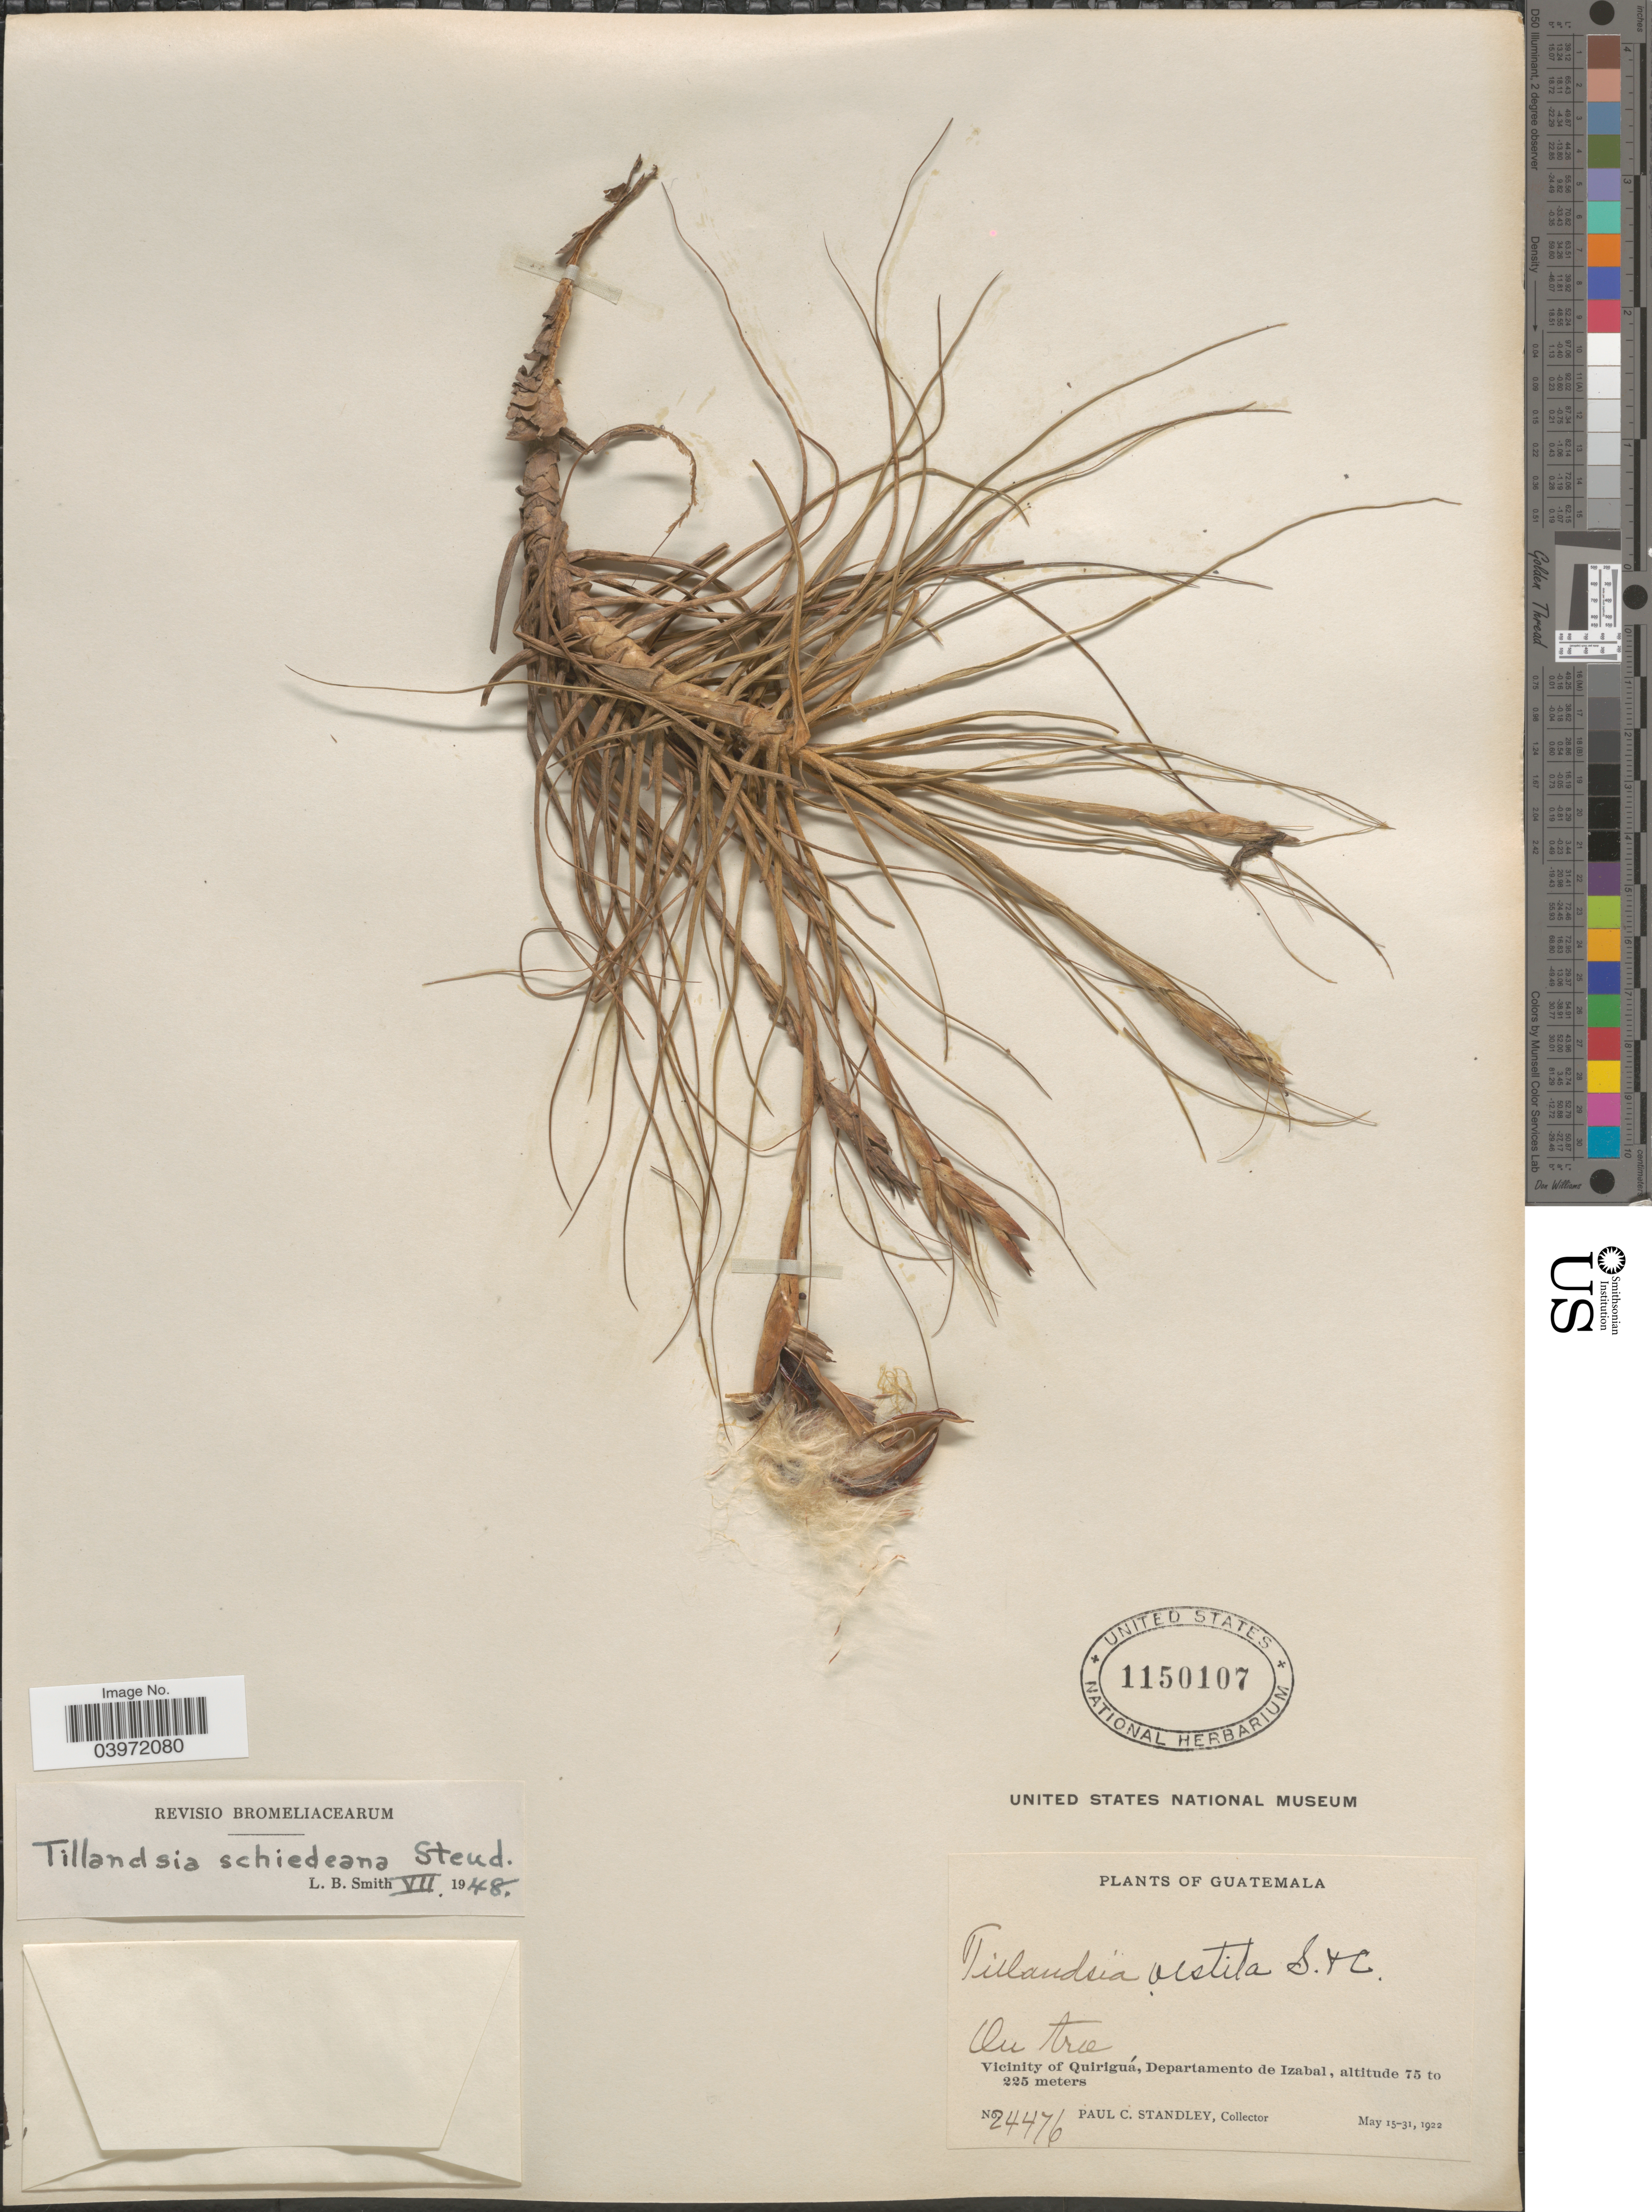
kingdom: Plantae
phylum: Tracheophyta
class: Liliopsida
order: Poales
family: Bromeliaceae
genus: Tillandsia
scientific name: Tillandsia schiedeana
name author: Steud.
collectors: P. C. Standley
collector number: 24476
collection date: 1922-05-15/1922-05-31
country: Guatemala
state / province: Izabal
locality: Vicinity of Quiriguá, Departamento de Izabal.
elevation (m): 75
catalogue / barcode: US 1150107